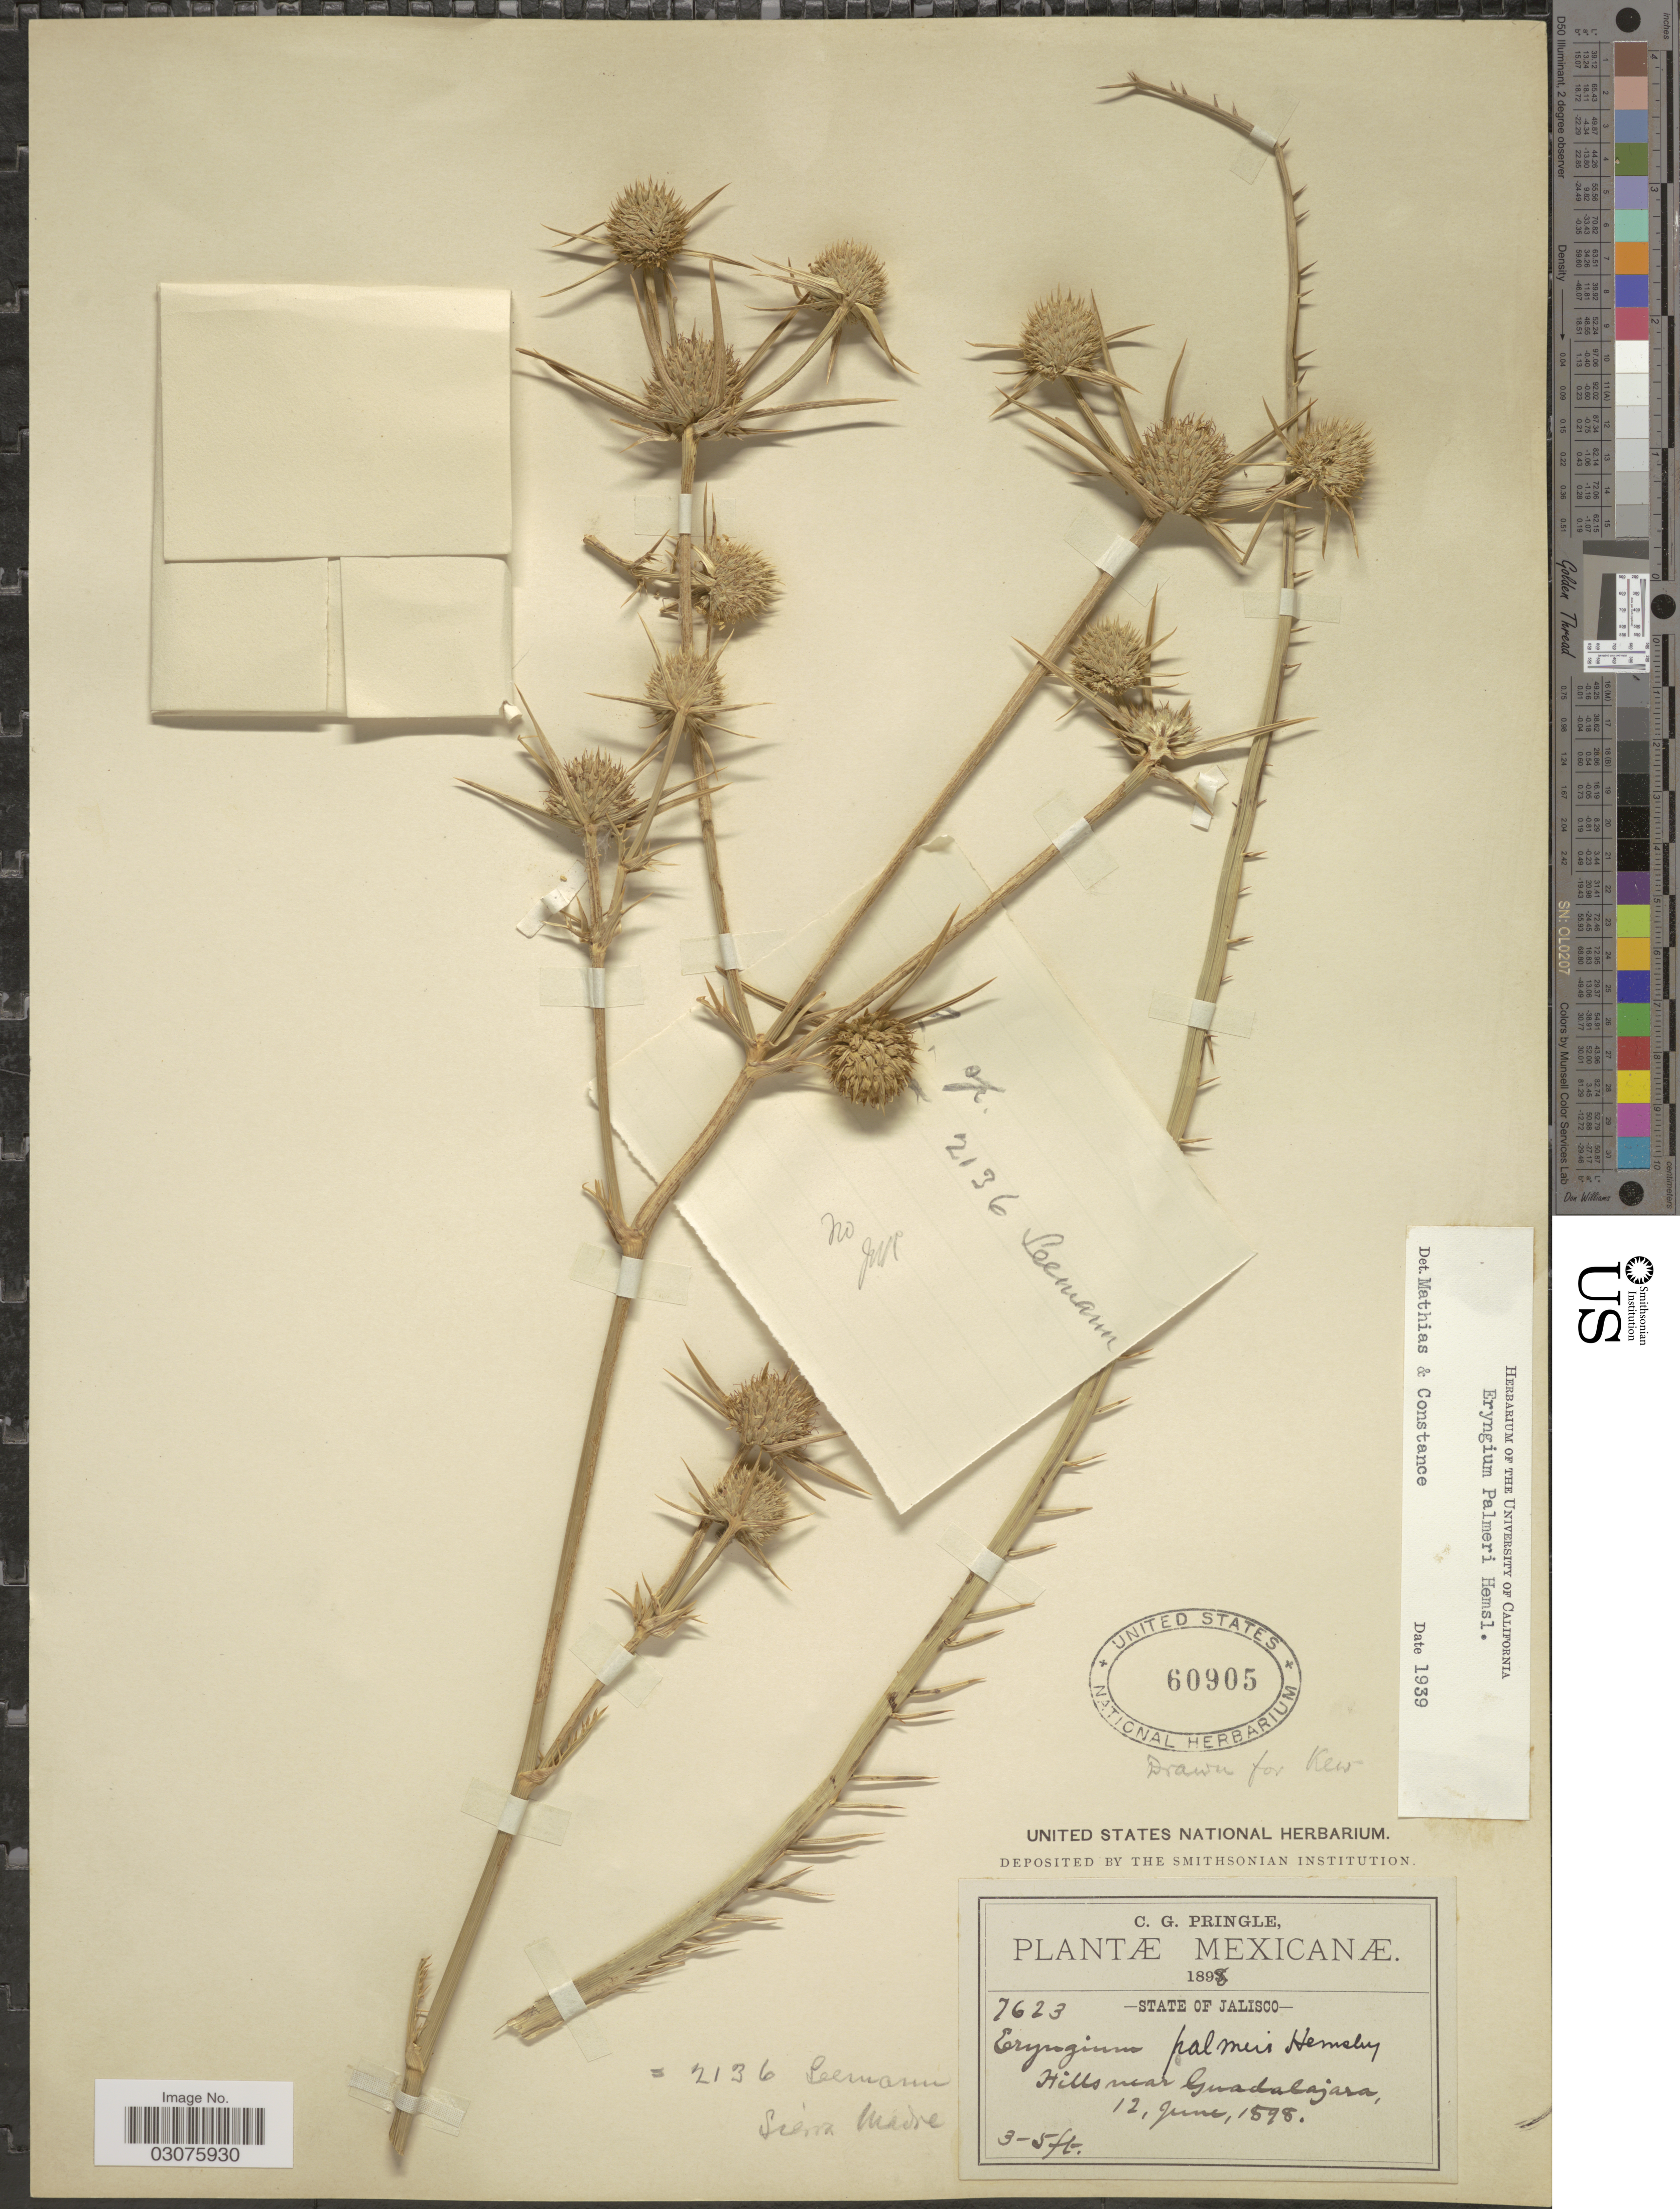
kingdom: Plantae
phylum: Tracheophyta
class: Magnoliopsida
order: Apiales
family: Apiaceae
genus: Eryngium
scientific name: Eryngium palmeri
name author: Hemsl. in Hook. f.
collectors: C. G. Pringle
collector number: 7623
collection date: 1898-06-12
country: Mexico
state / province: Jalisco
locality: State of Jalisco. Hills near Guadalajara.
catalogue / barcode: US 60905